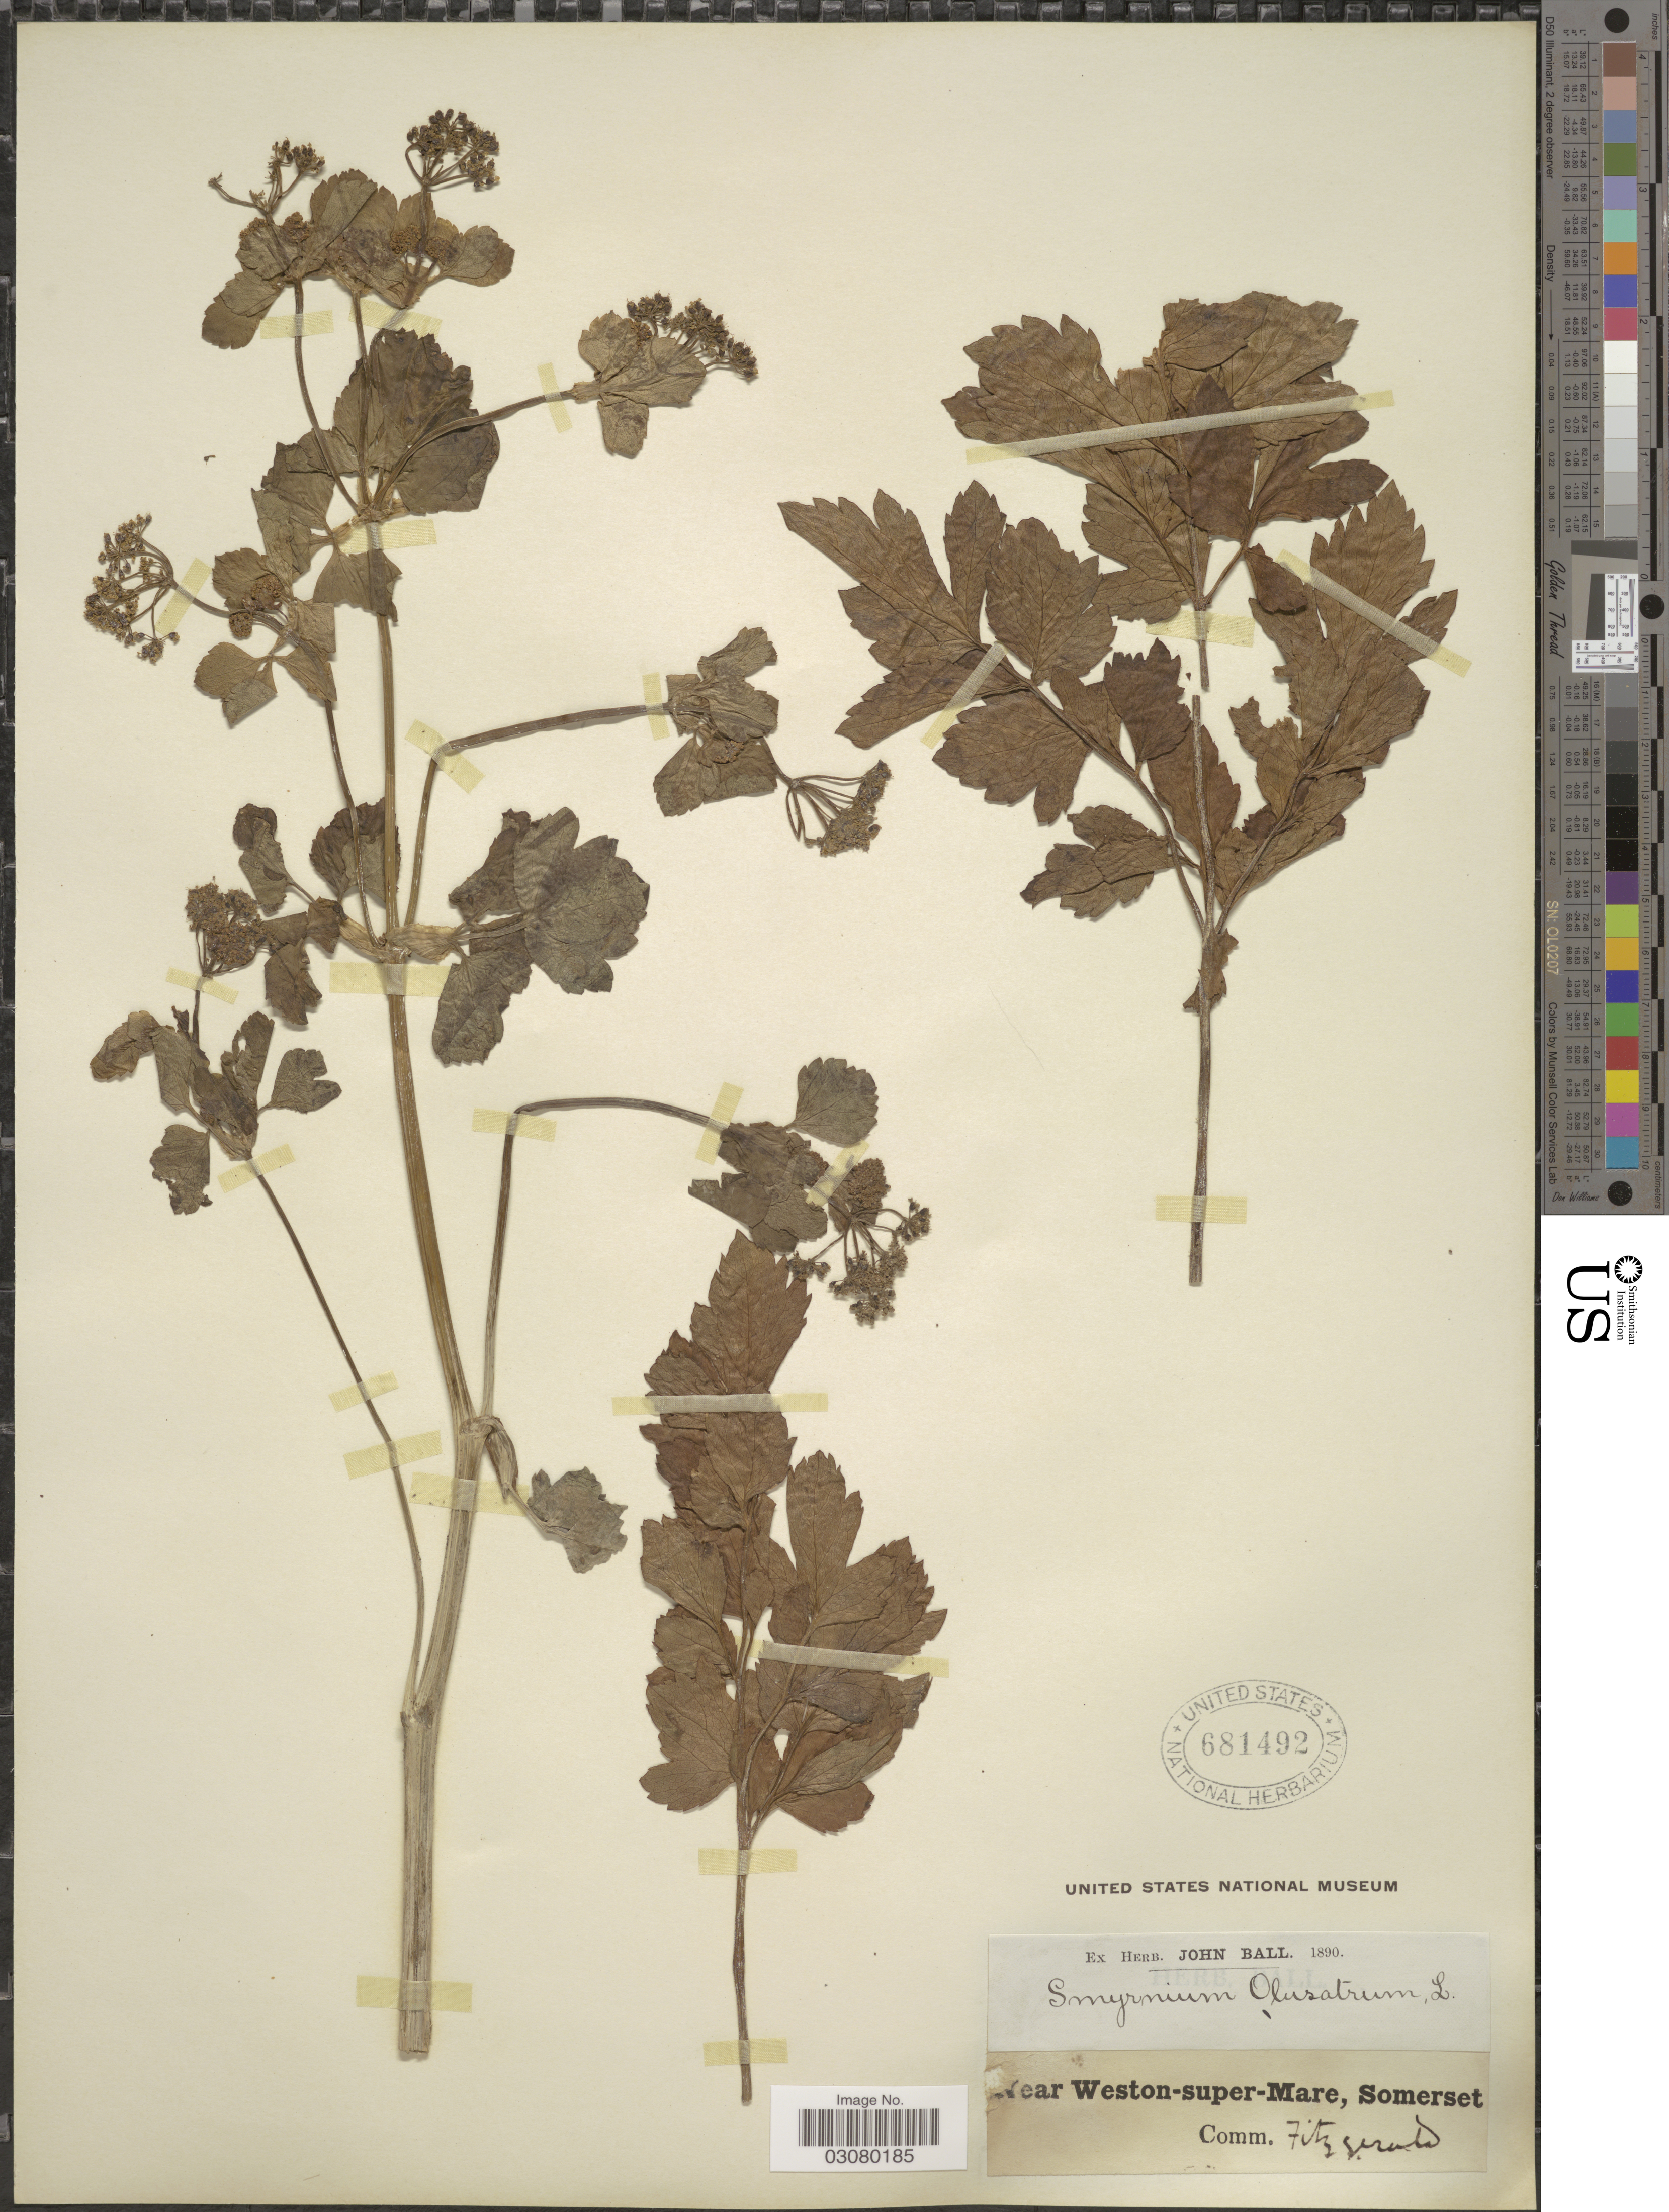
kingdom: Plantae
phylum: Tracheophyta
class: Magnoliopsida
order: Apiales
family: Apiaceae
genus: Smyrnium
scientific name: Smyrnium olusatrum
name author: L.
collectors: ex herb. John Ball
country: United Kingdom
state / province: England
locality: Near Weston-super-Mare, Somerset.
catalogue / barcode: US 681492